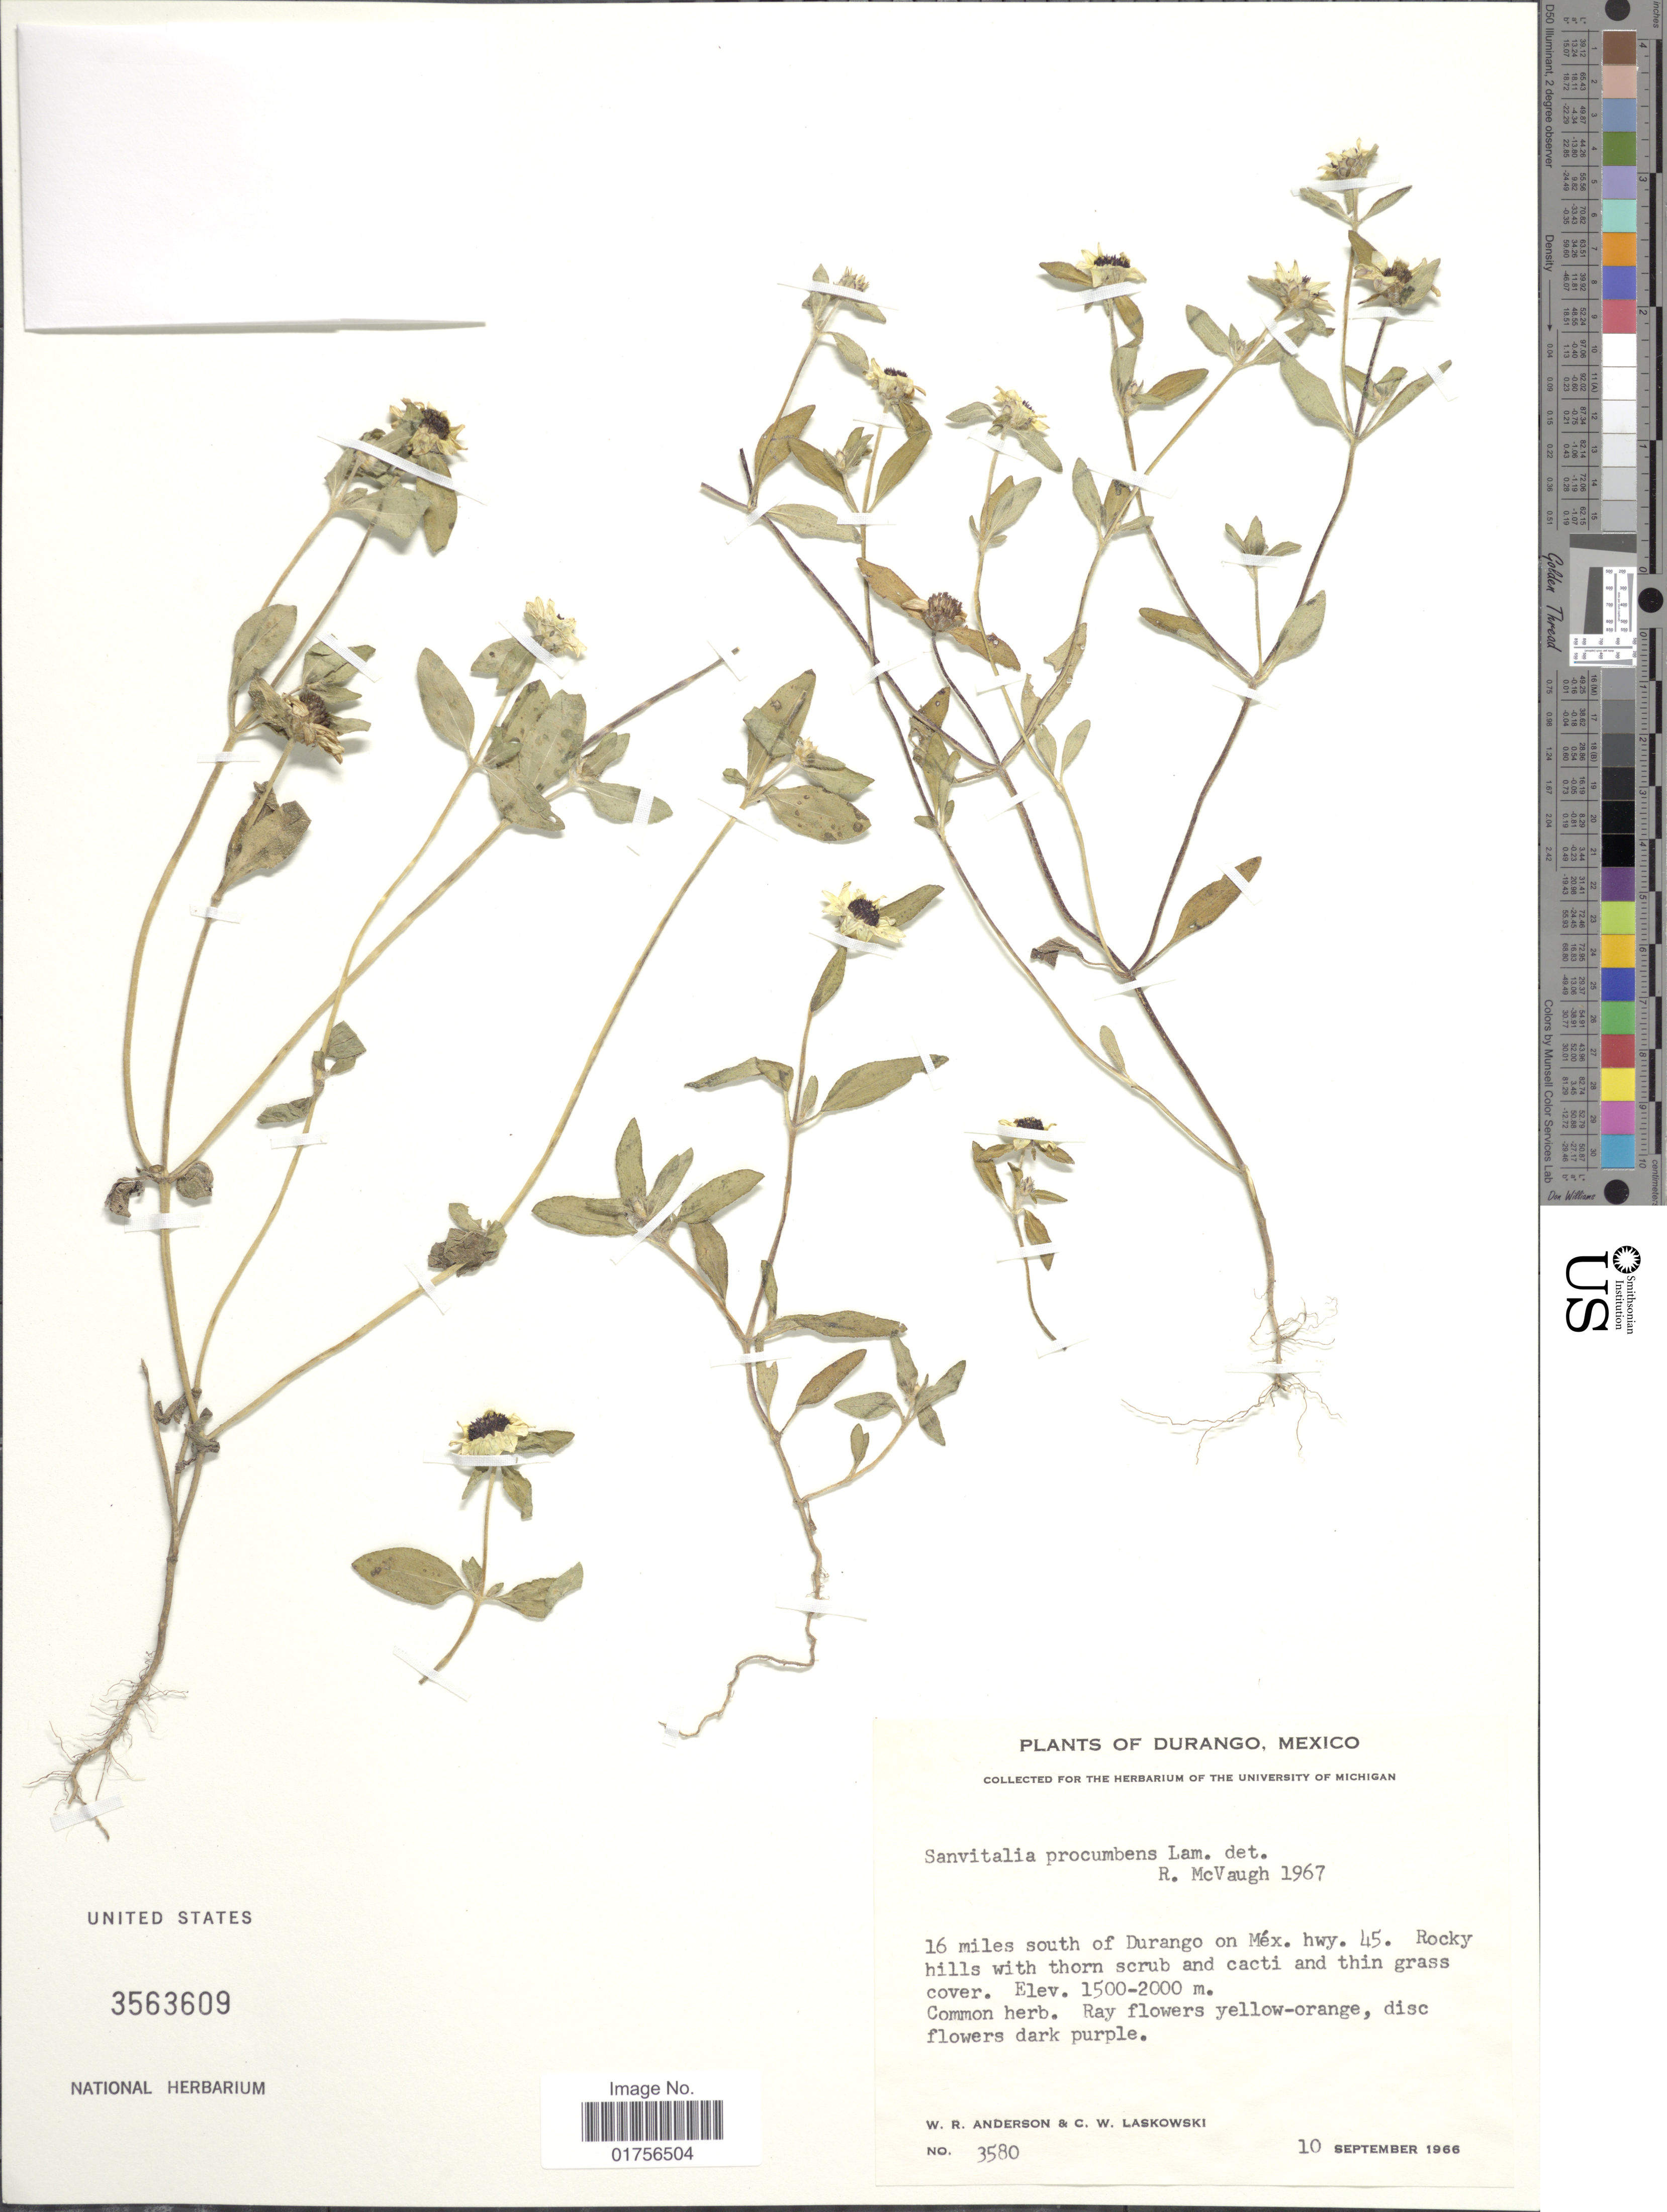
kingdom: Plantae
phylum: Tracheophyta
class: Magnoliopsida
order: Asterales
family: Asteraceae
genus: Sanvitalia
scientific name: Sanvitalia procumbens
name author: Lam.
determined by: Skibicki, Samuel V.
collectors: W. R. Anderson & C. Laskowski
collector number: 3580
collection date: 1966-09-10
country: Mexico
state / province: Durango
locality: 16 mile south of Durango on Mex. Hwy. 45.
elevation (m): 1500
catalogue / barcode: US 3563609